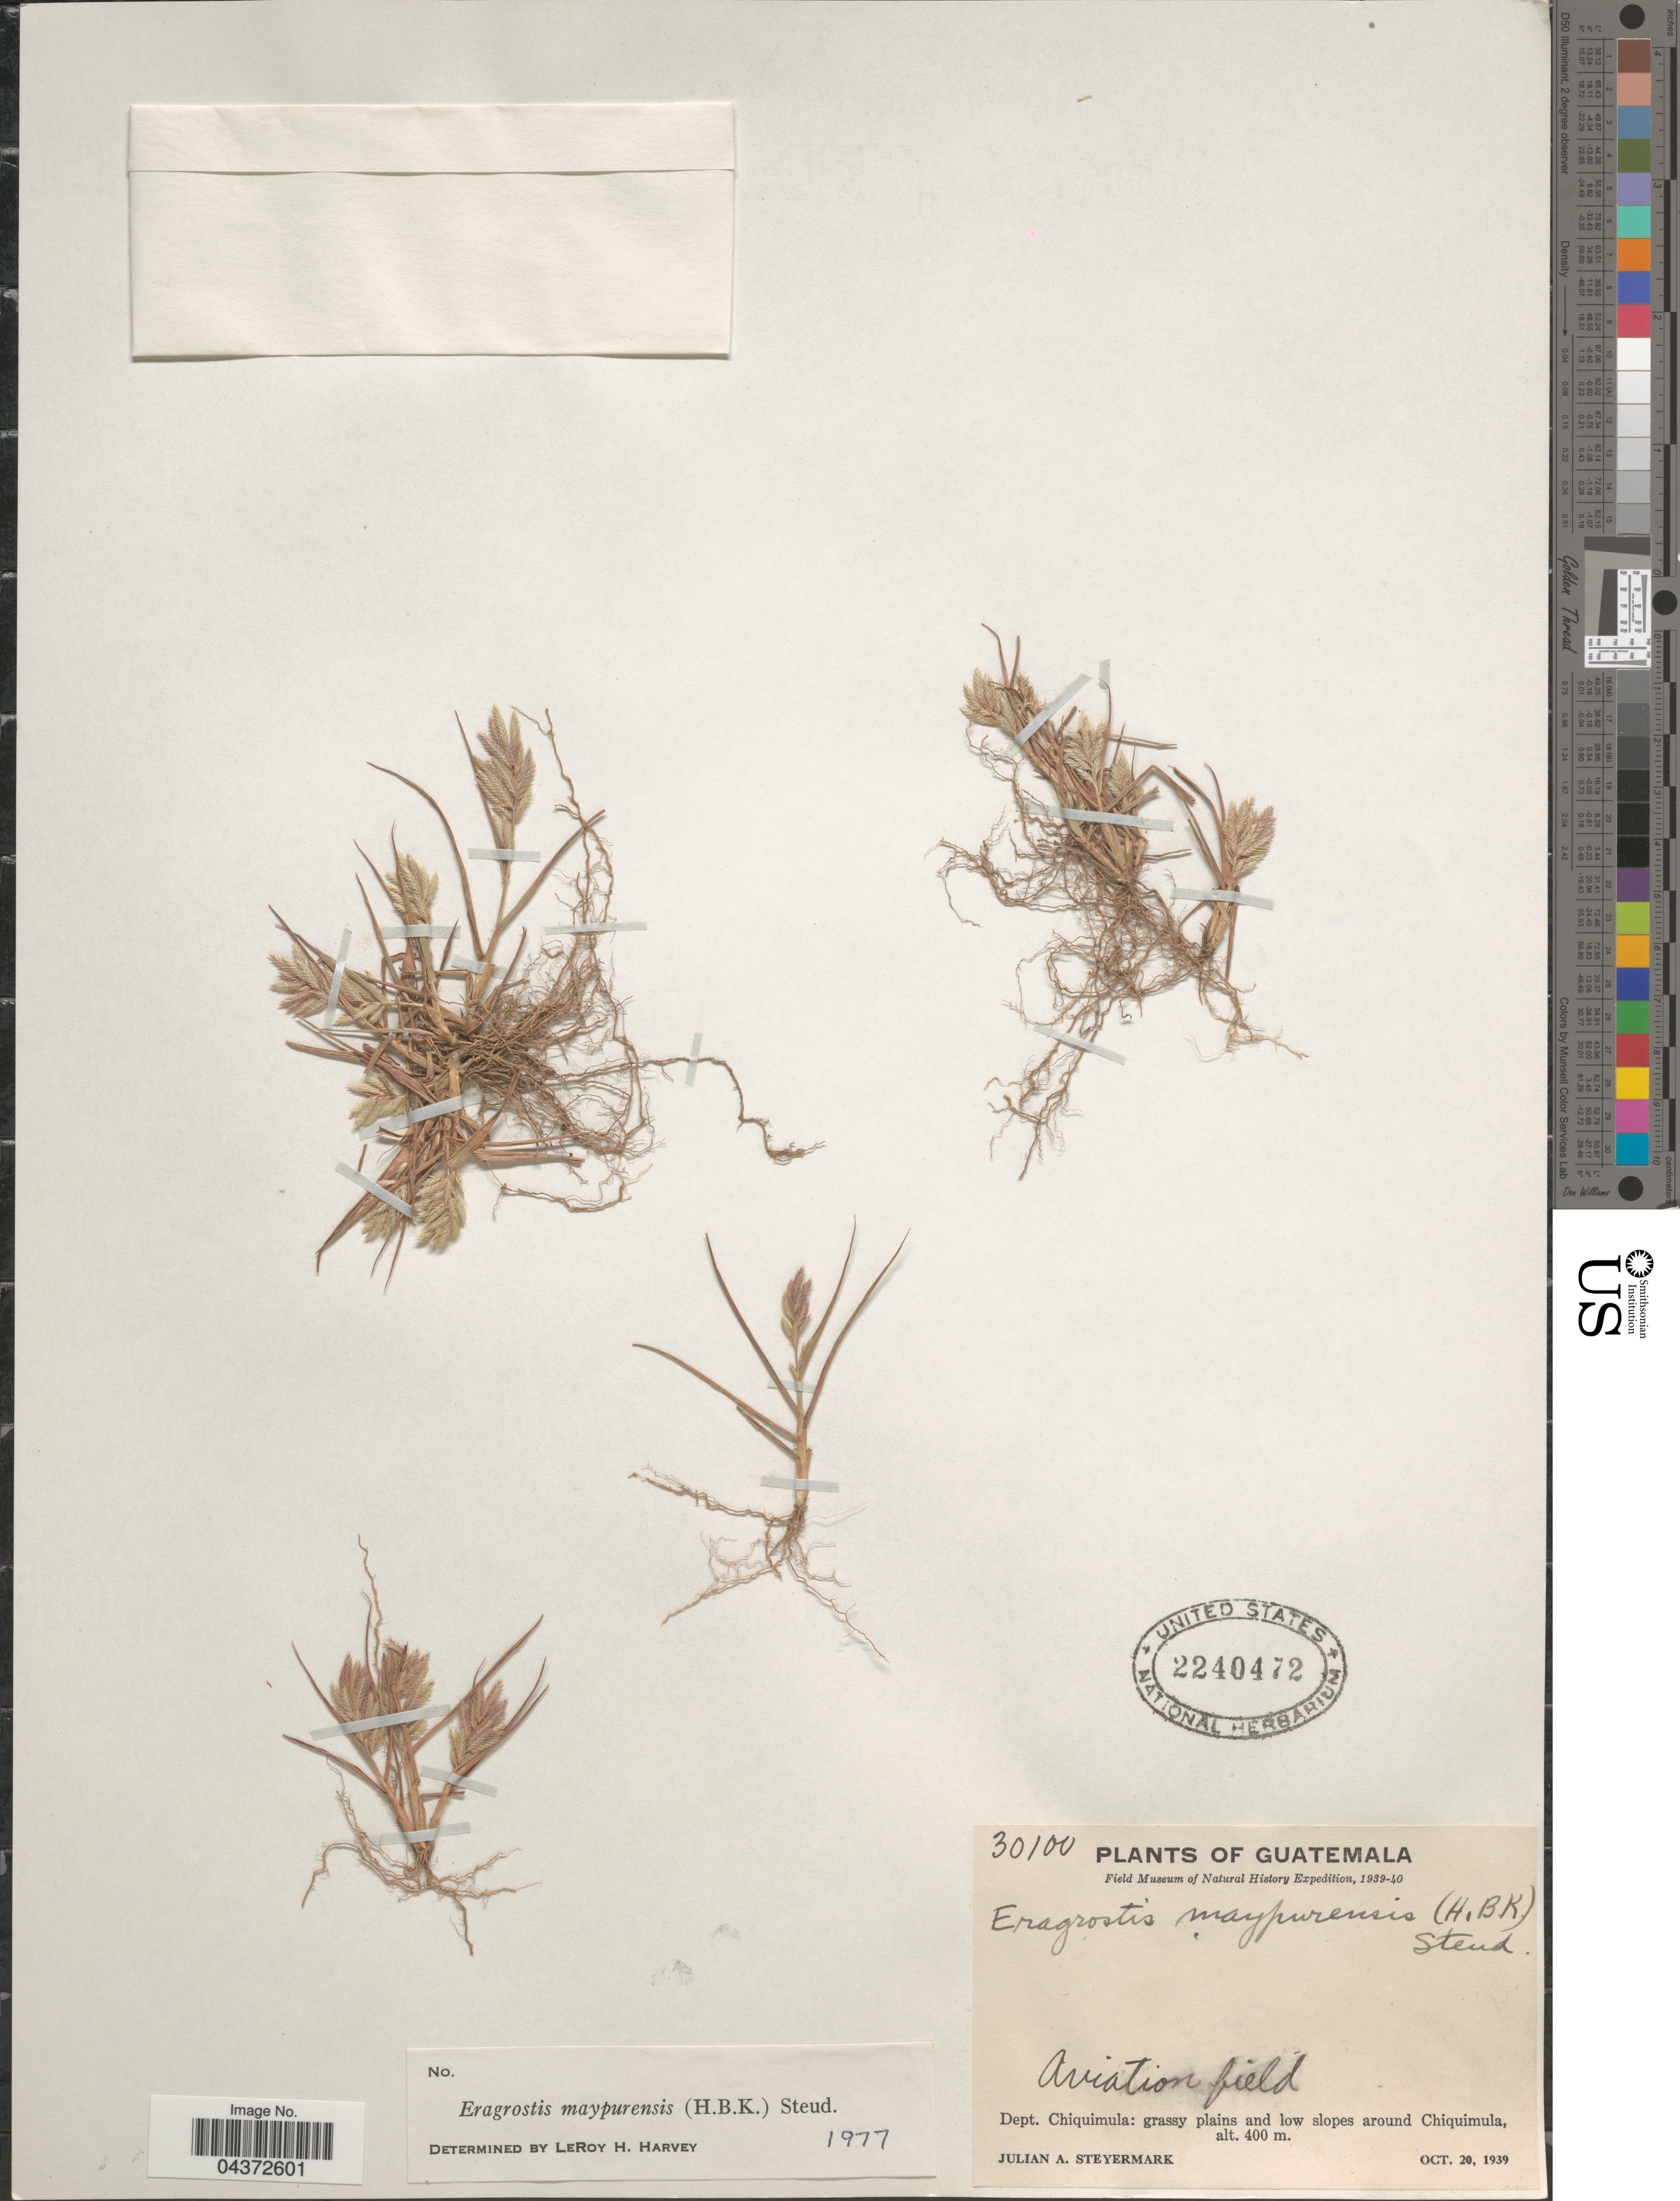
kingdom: Plantae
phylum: Tracheophyta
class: Liliopsida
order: Poales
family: Poaceae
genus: Eragrostis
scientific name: Eragrostis maypurensis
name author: (Kunth) Steud.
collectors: J. Steyermark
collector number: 30100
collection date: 1939-10-20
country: Guatemala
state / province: Chiquimula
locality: Field Museum of Natural History Expedition, 1939-40. Aviation field. Dept. Chiquimula: grassy plains and low slopes around Chiquimula.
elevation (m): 400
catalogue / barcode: US 2240472